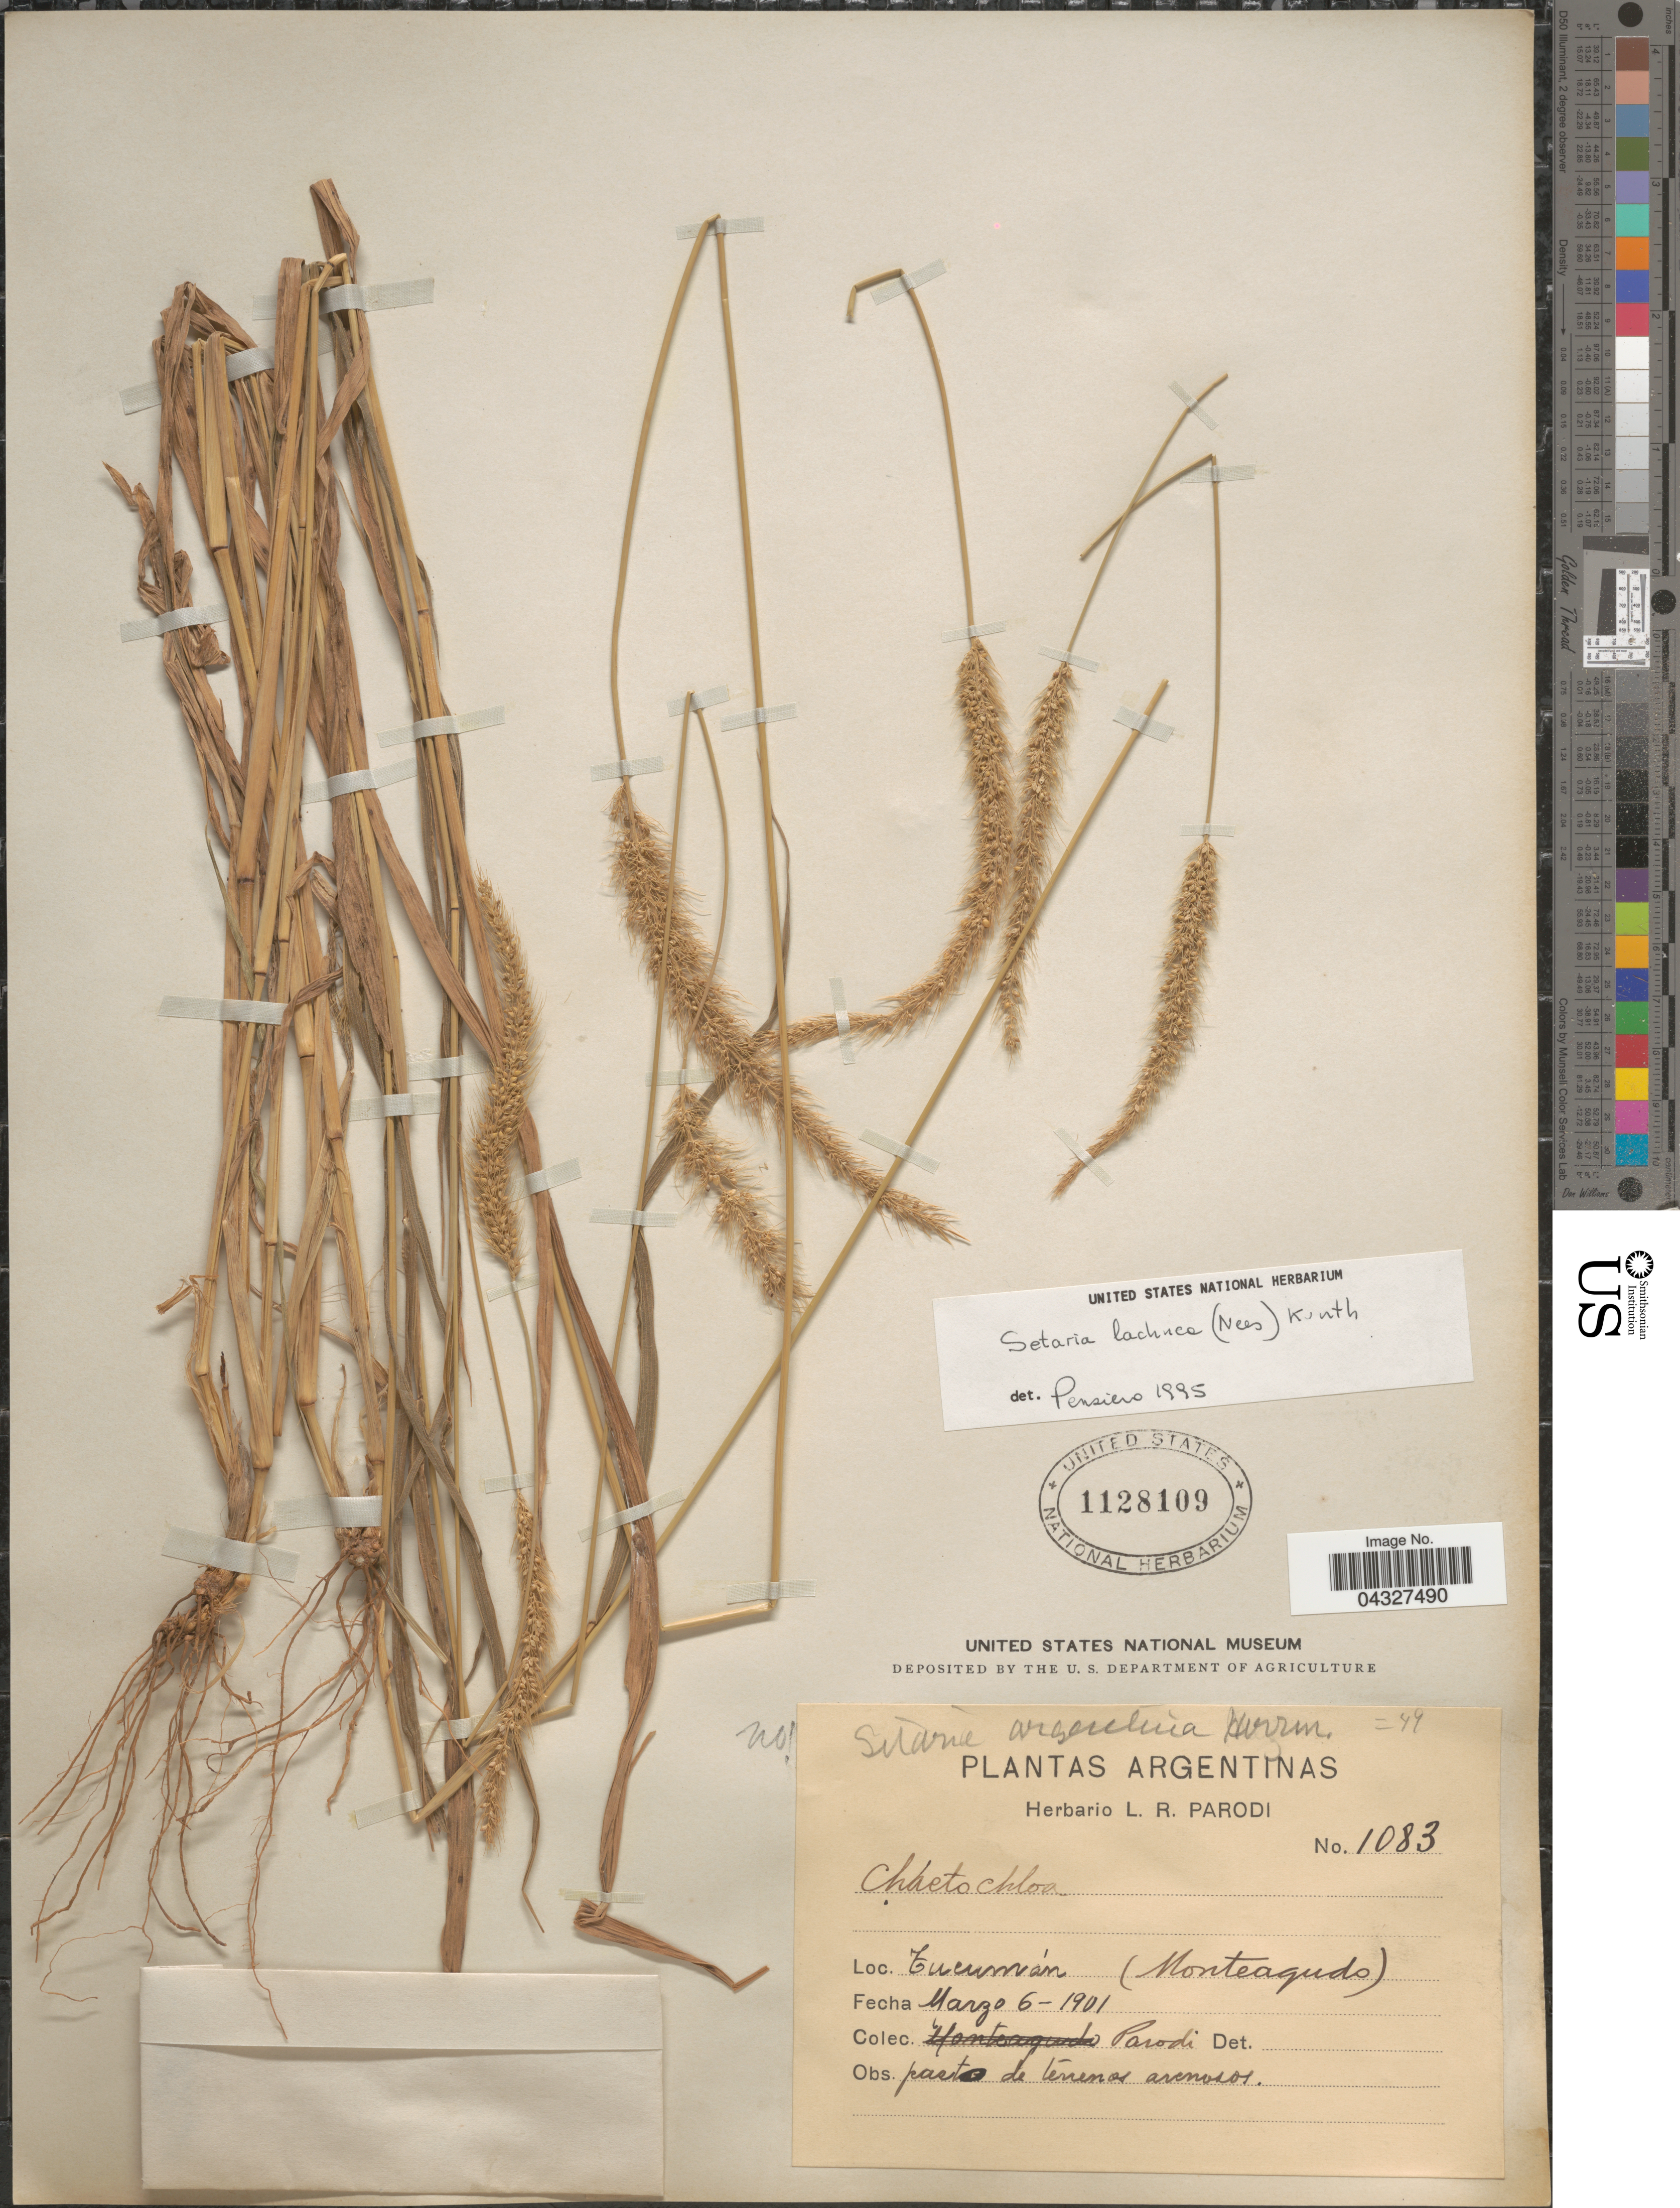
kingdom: Plantae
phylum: Tracheophyta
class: Liliopsida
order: Poales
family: Poaceae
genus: Setaria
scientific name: Setaria lachnea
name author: (Nees) Kunth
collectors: L. R. Parodi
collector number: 1083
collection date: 1901-03-06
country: Argentina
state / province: Tucuman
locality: (Monteagudo).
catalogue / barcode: US 1128109